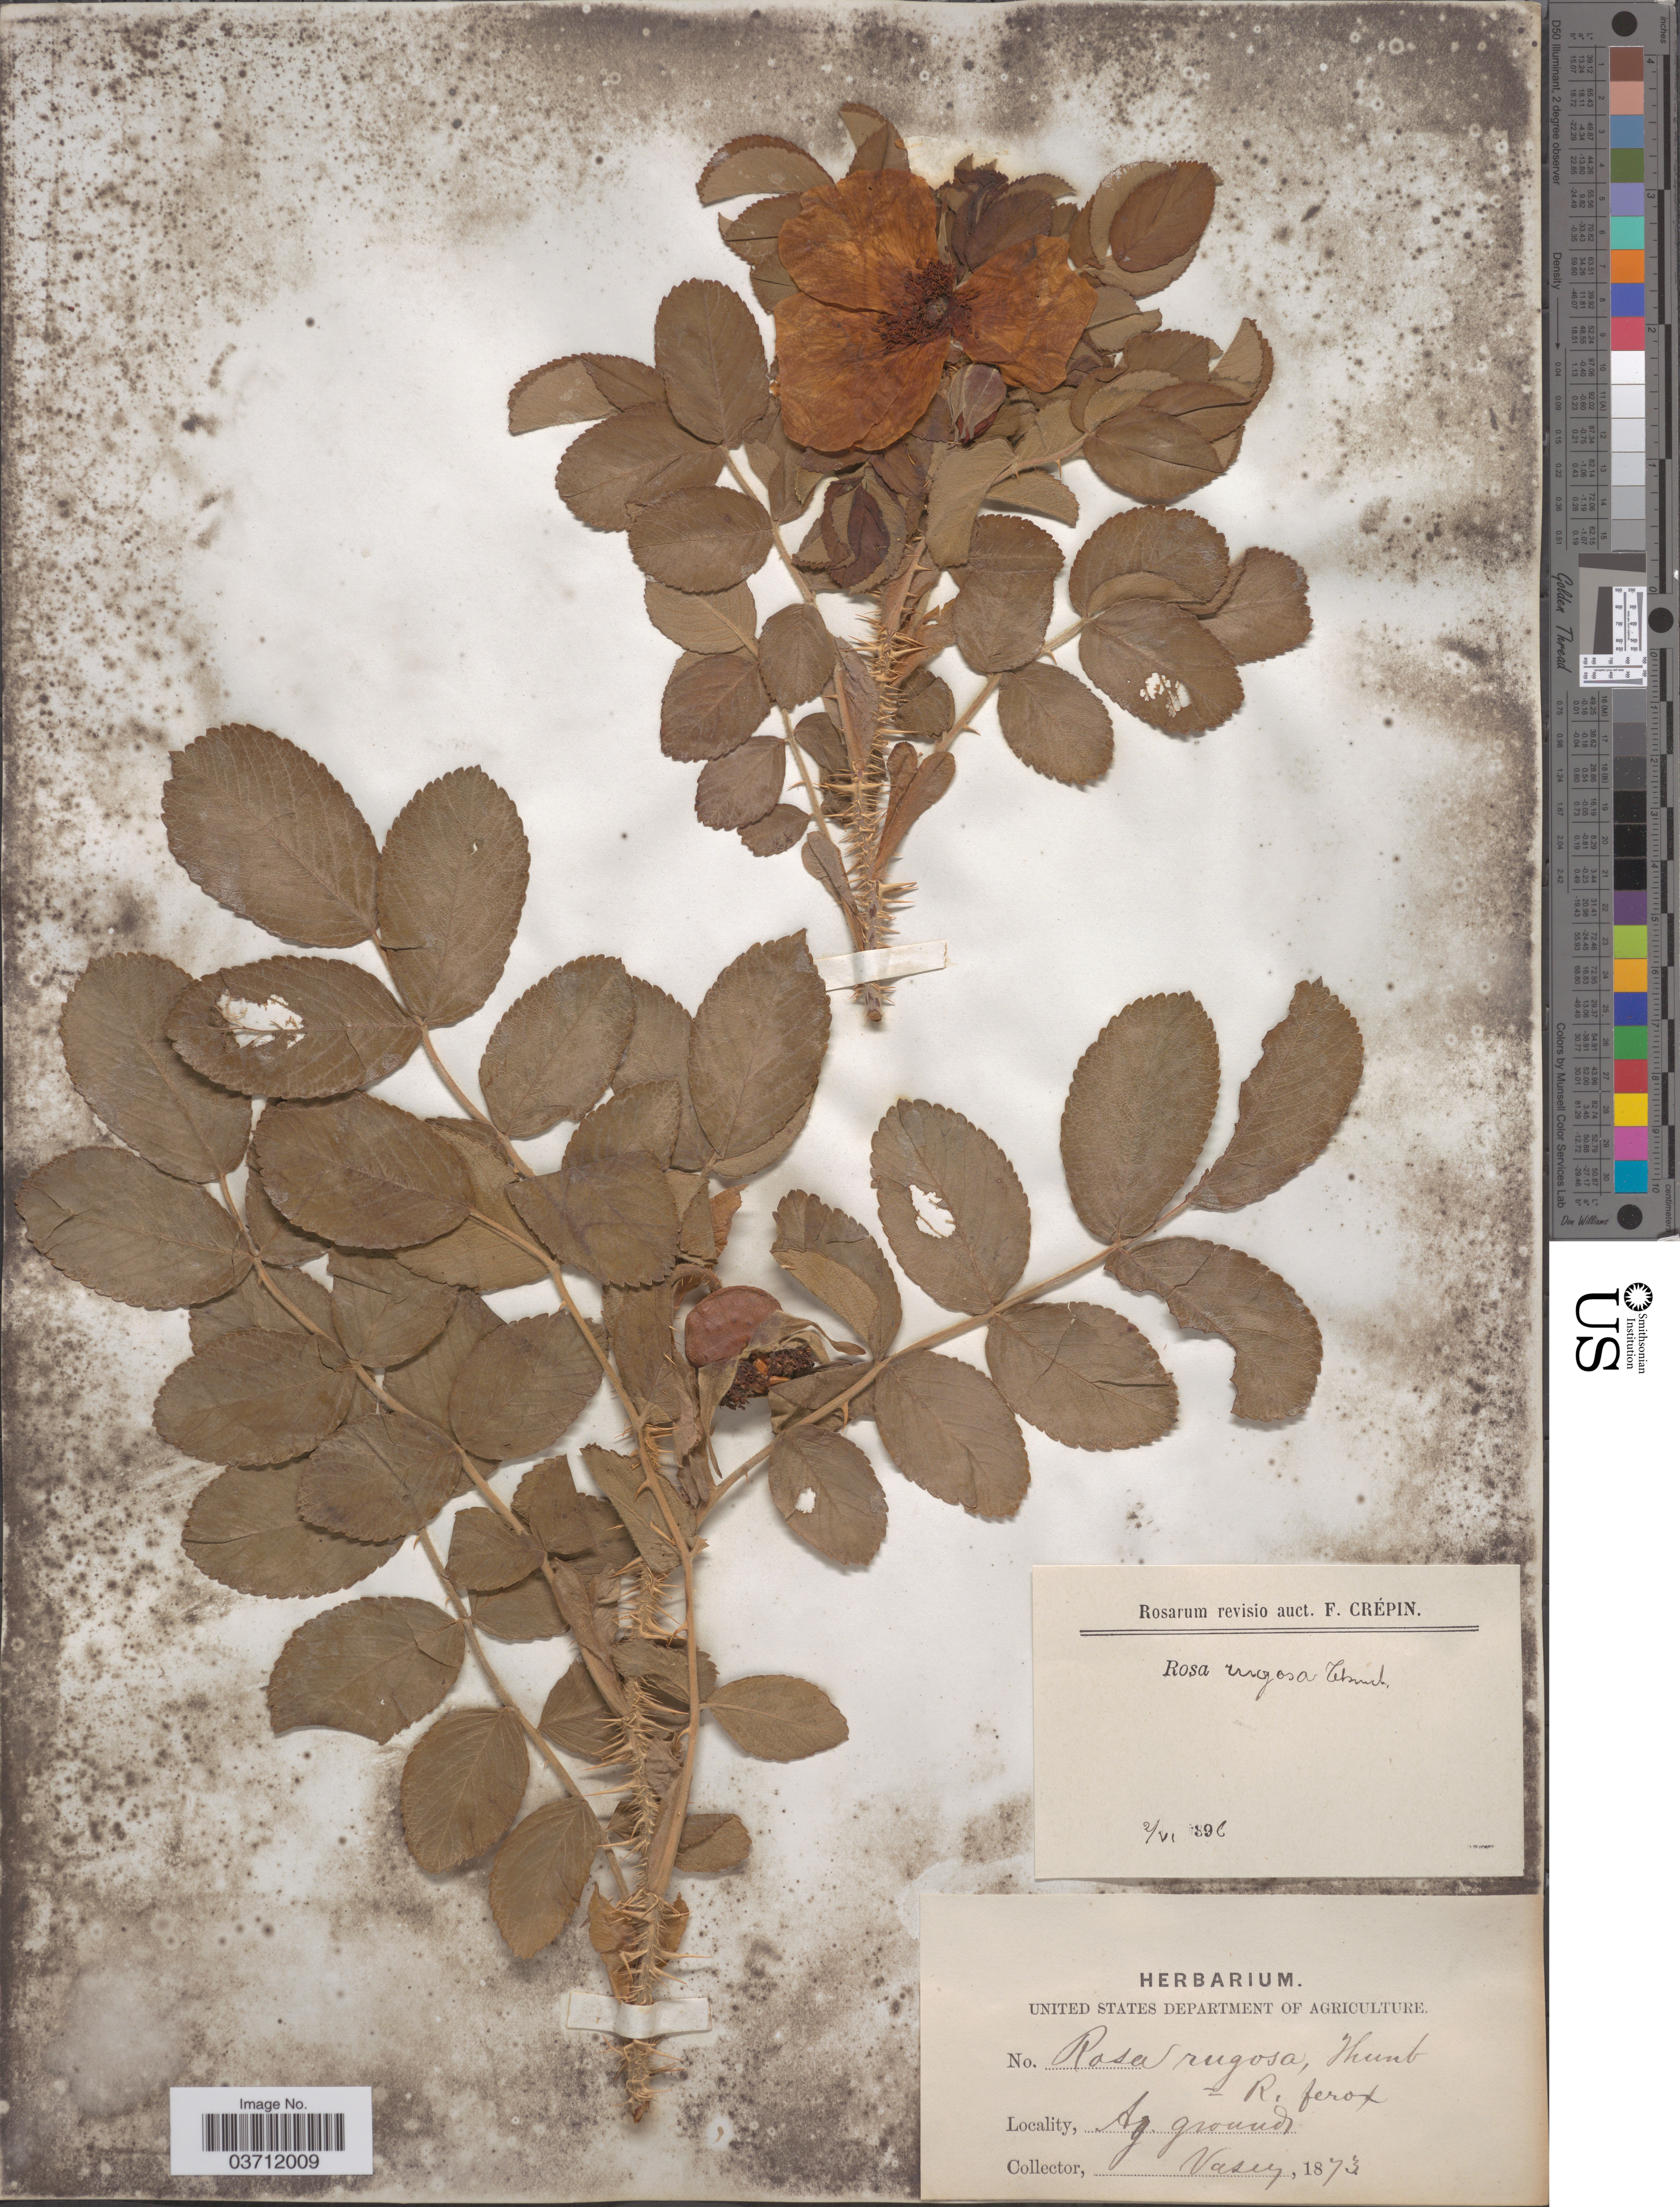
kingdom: Plantae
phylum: Tracheophyta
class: Magnoliopsida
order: Rosales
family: Rosaceae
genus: Rosa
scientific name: Rosa rugosa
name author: Thunb.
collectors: Vasey, --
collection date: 1873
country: United States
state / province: District of Columbia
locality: Ag. grounds.